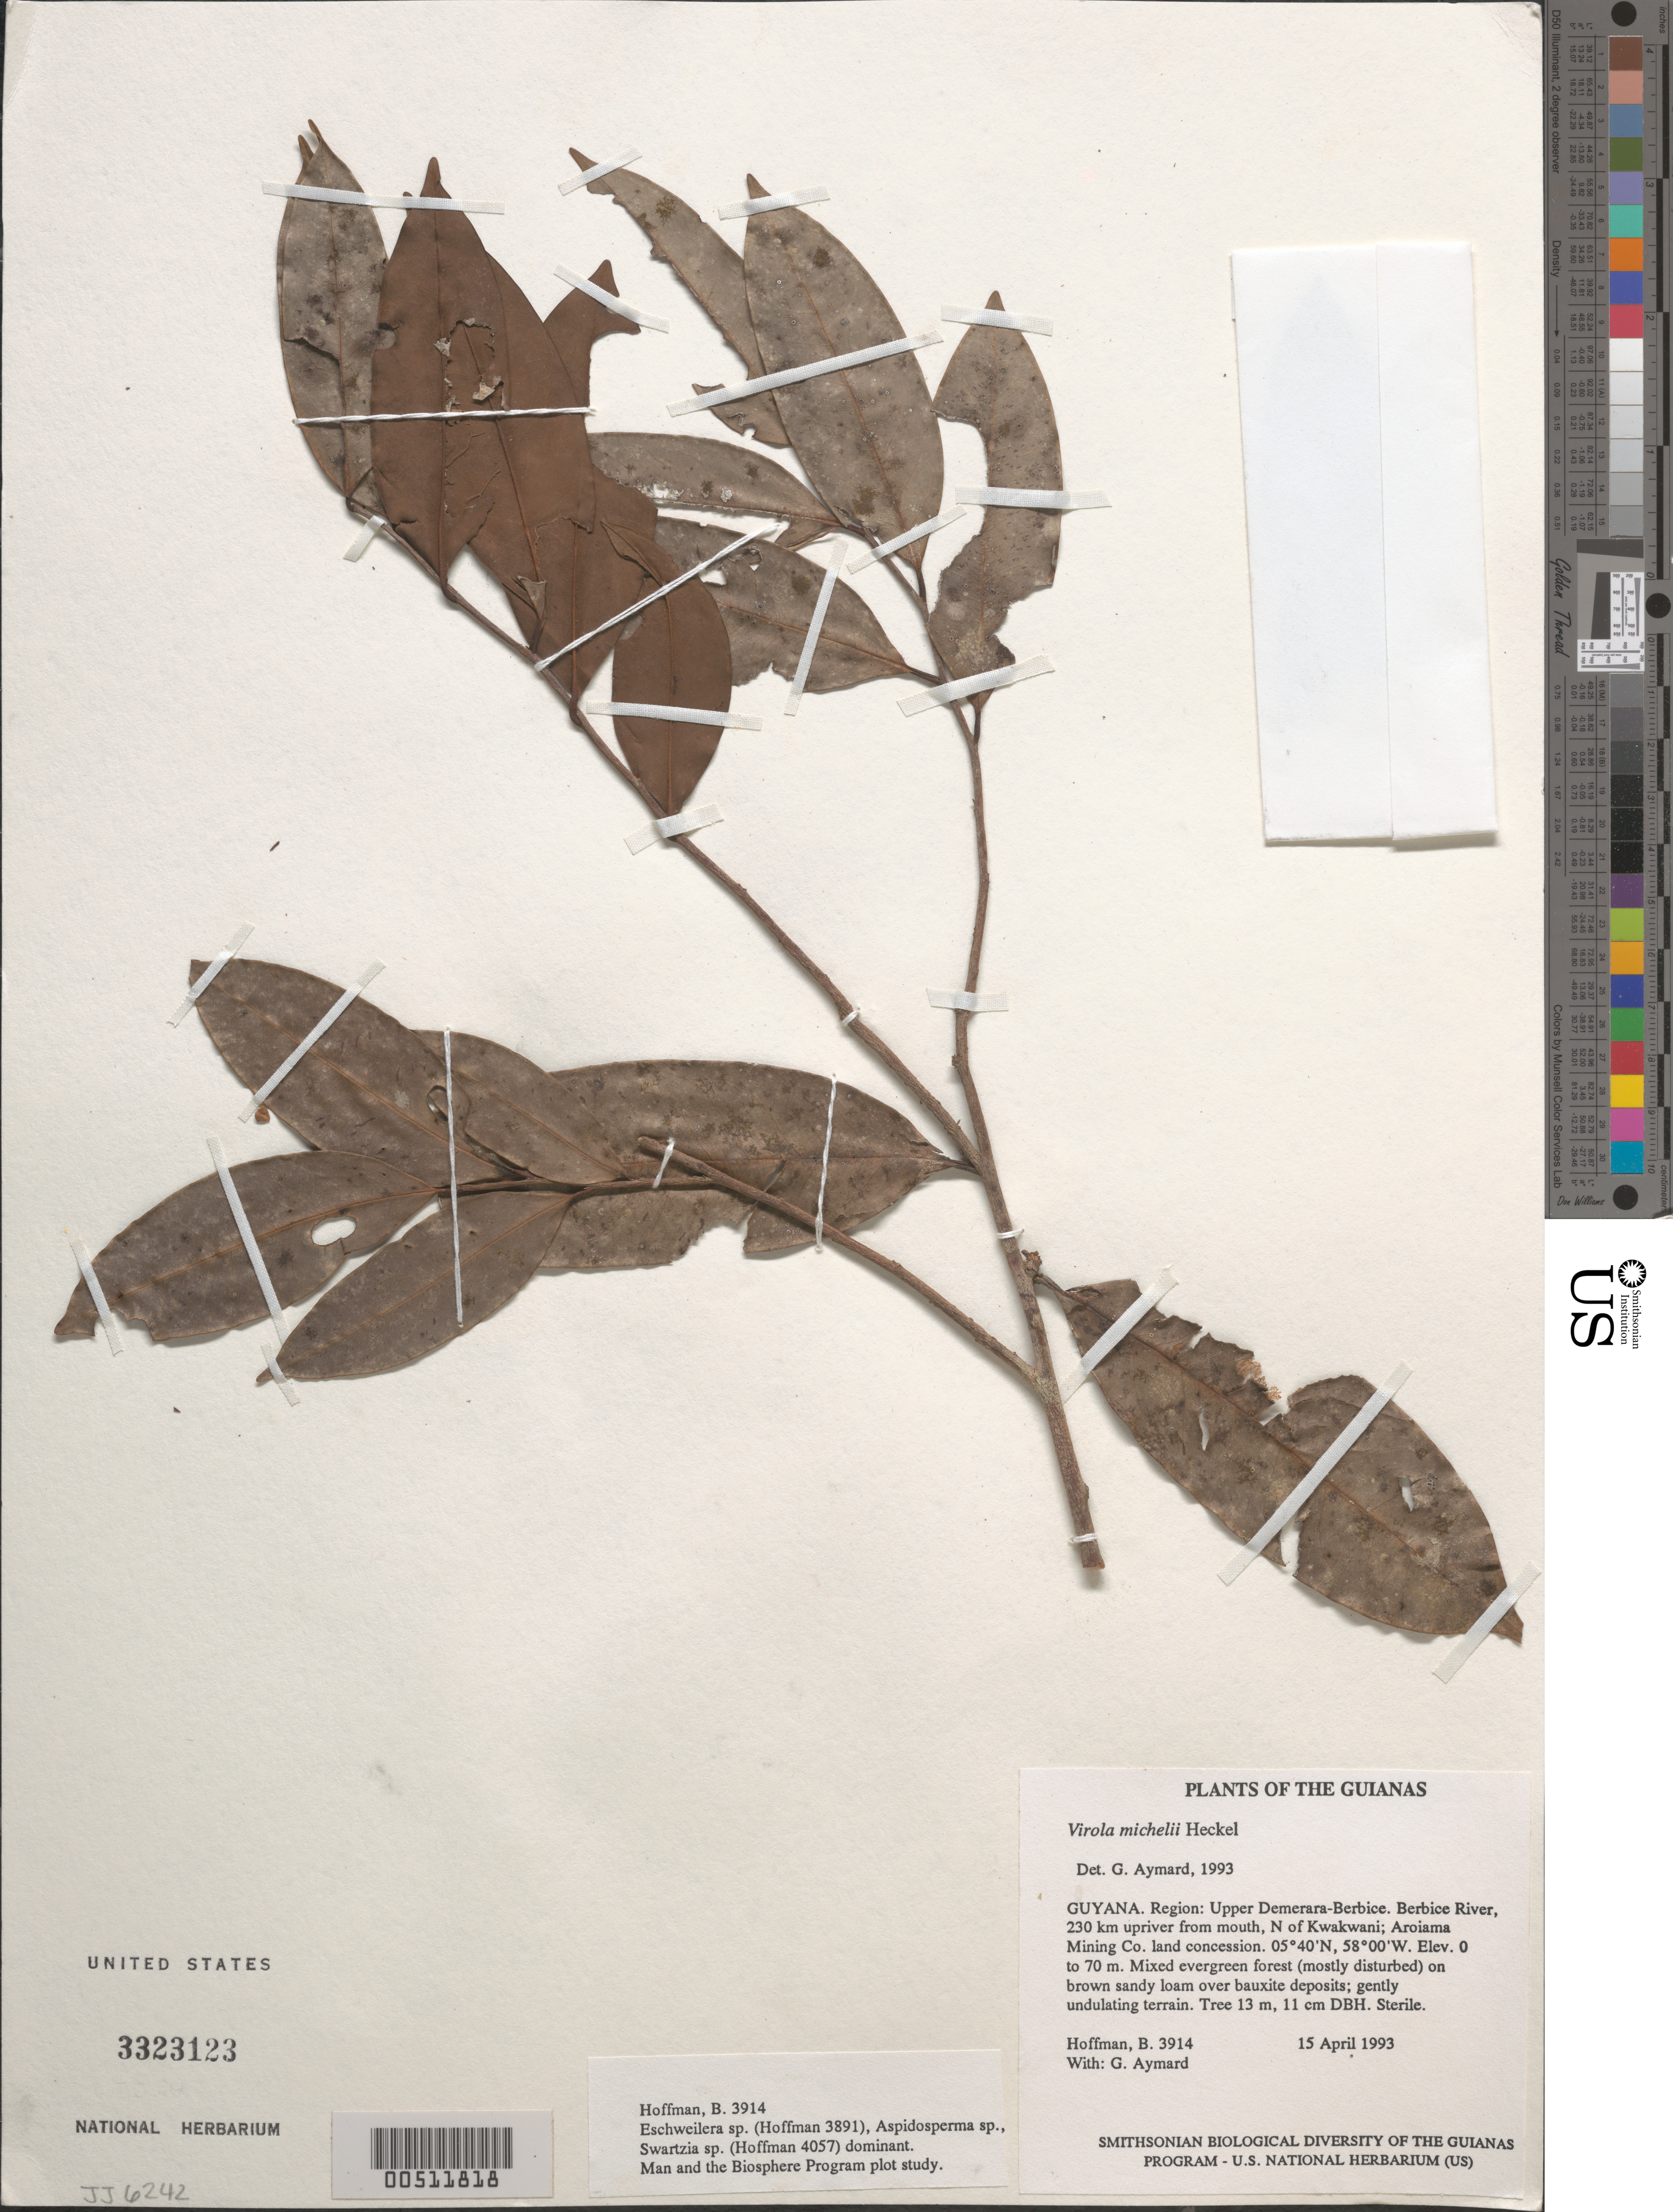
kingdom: Plantae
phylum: Tracheophyta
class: Magnoliopsida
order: Magnoliales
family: Myristicaceae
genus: Virola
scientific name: Virola sp.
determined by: Kelloff, Carol L.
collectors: B. Hoffman & G. A. Aymard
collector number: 3914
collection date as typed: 15 April 1993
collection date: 1993-04-15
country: Guyana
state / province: U. Demerara-Berbice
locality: Berbice River, 230 km upriver from mouth, N of Kwakwani; Aroiama Mining Co. land concession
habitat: Mixed evergreen forest (mostly disturbed) on brown sandy loam over bauxite deposits; gently undulating terrain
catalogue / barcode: US 3323123